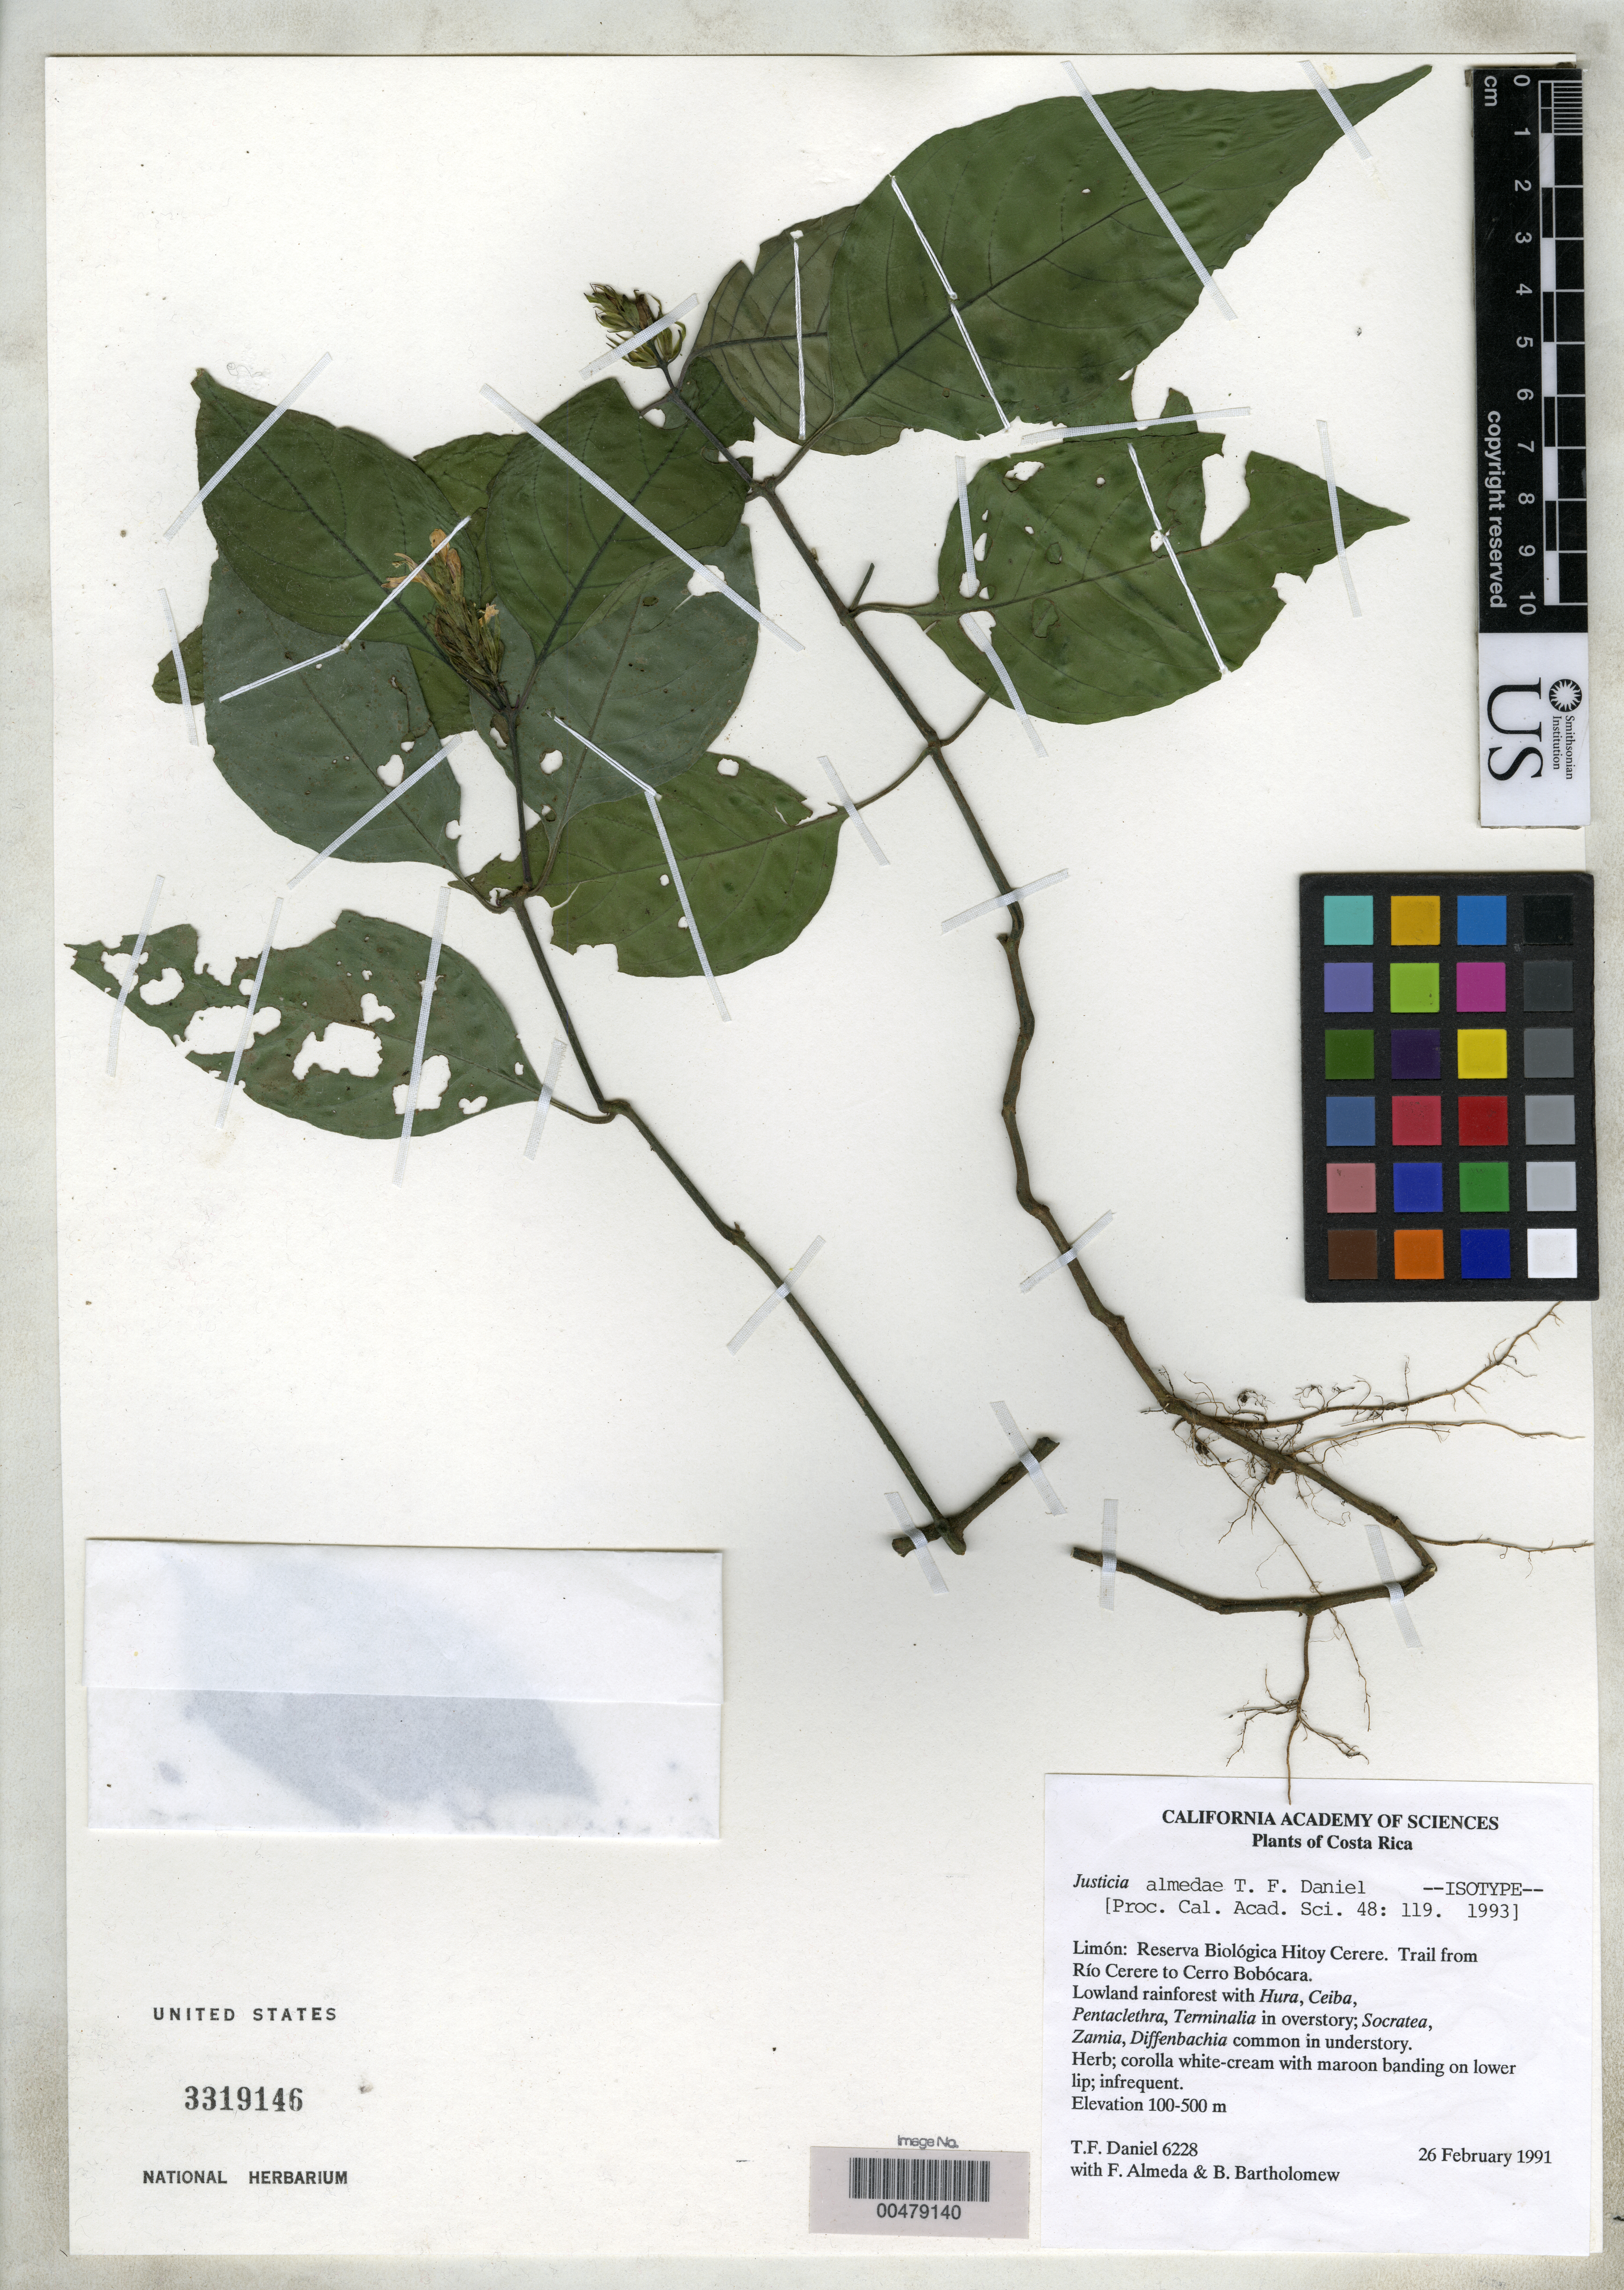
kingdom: Plantae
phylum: Tracheophyta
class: Magnoliopsida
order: Lamiales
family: Acanthaceae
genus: Justicia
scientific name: Justicia almedae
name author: T.F. Daniel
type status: Isotype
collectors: T. F. Daniel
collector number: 6228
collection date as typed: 26 Feb 1991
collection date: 1991-02-26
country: Costa Rica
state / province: Limón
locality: Reserva Biologica Hitoy Vcerere, trail from Rio Cerre to Cerro Bobocara.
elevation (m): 100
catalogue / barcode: US 3319146